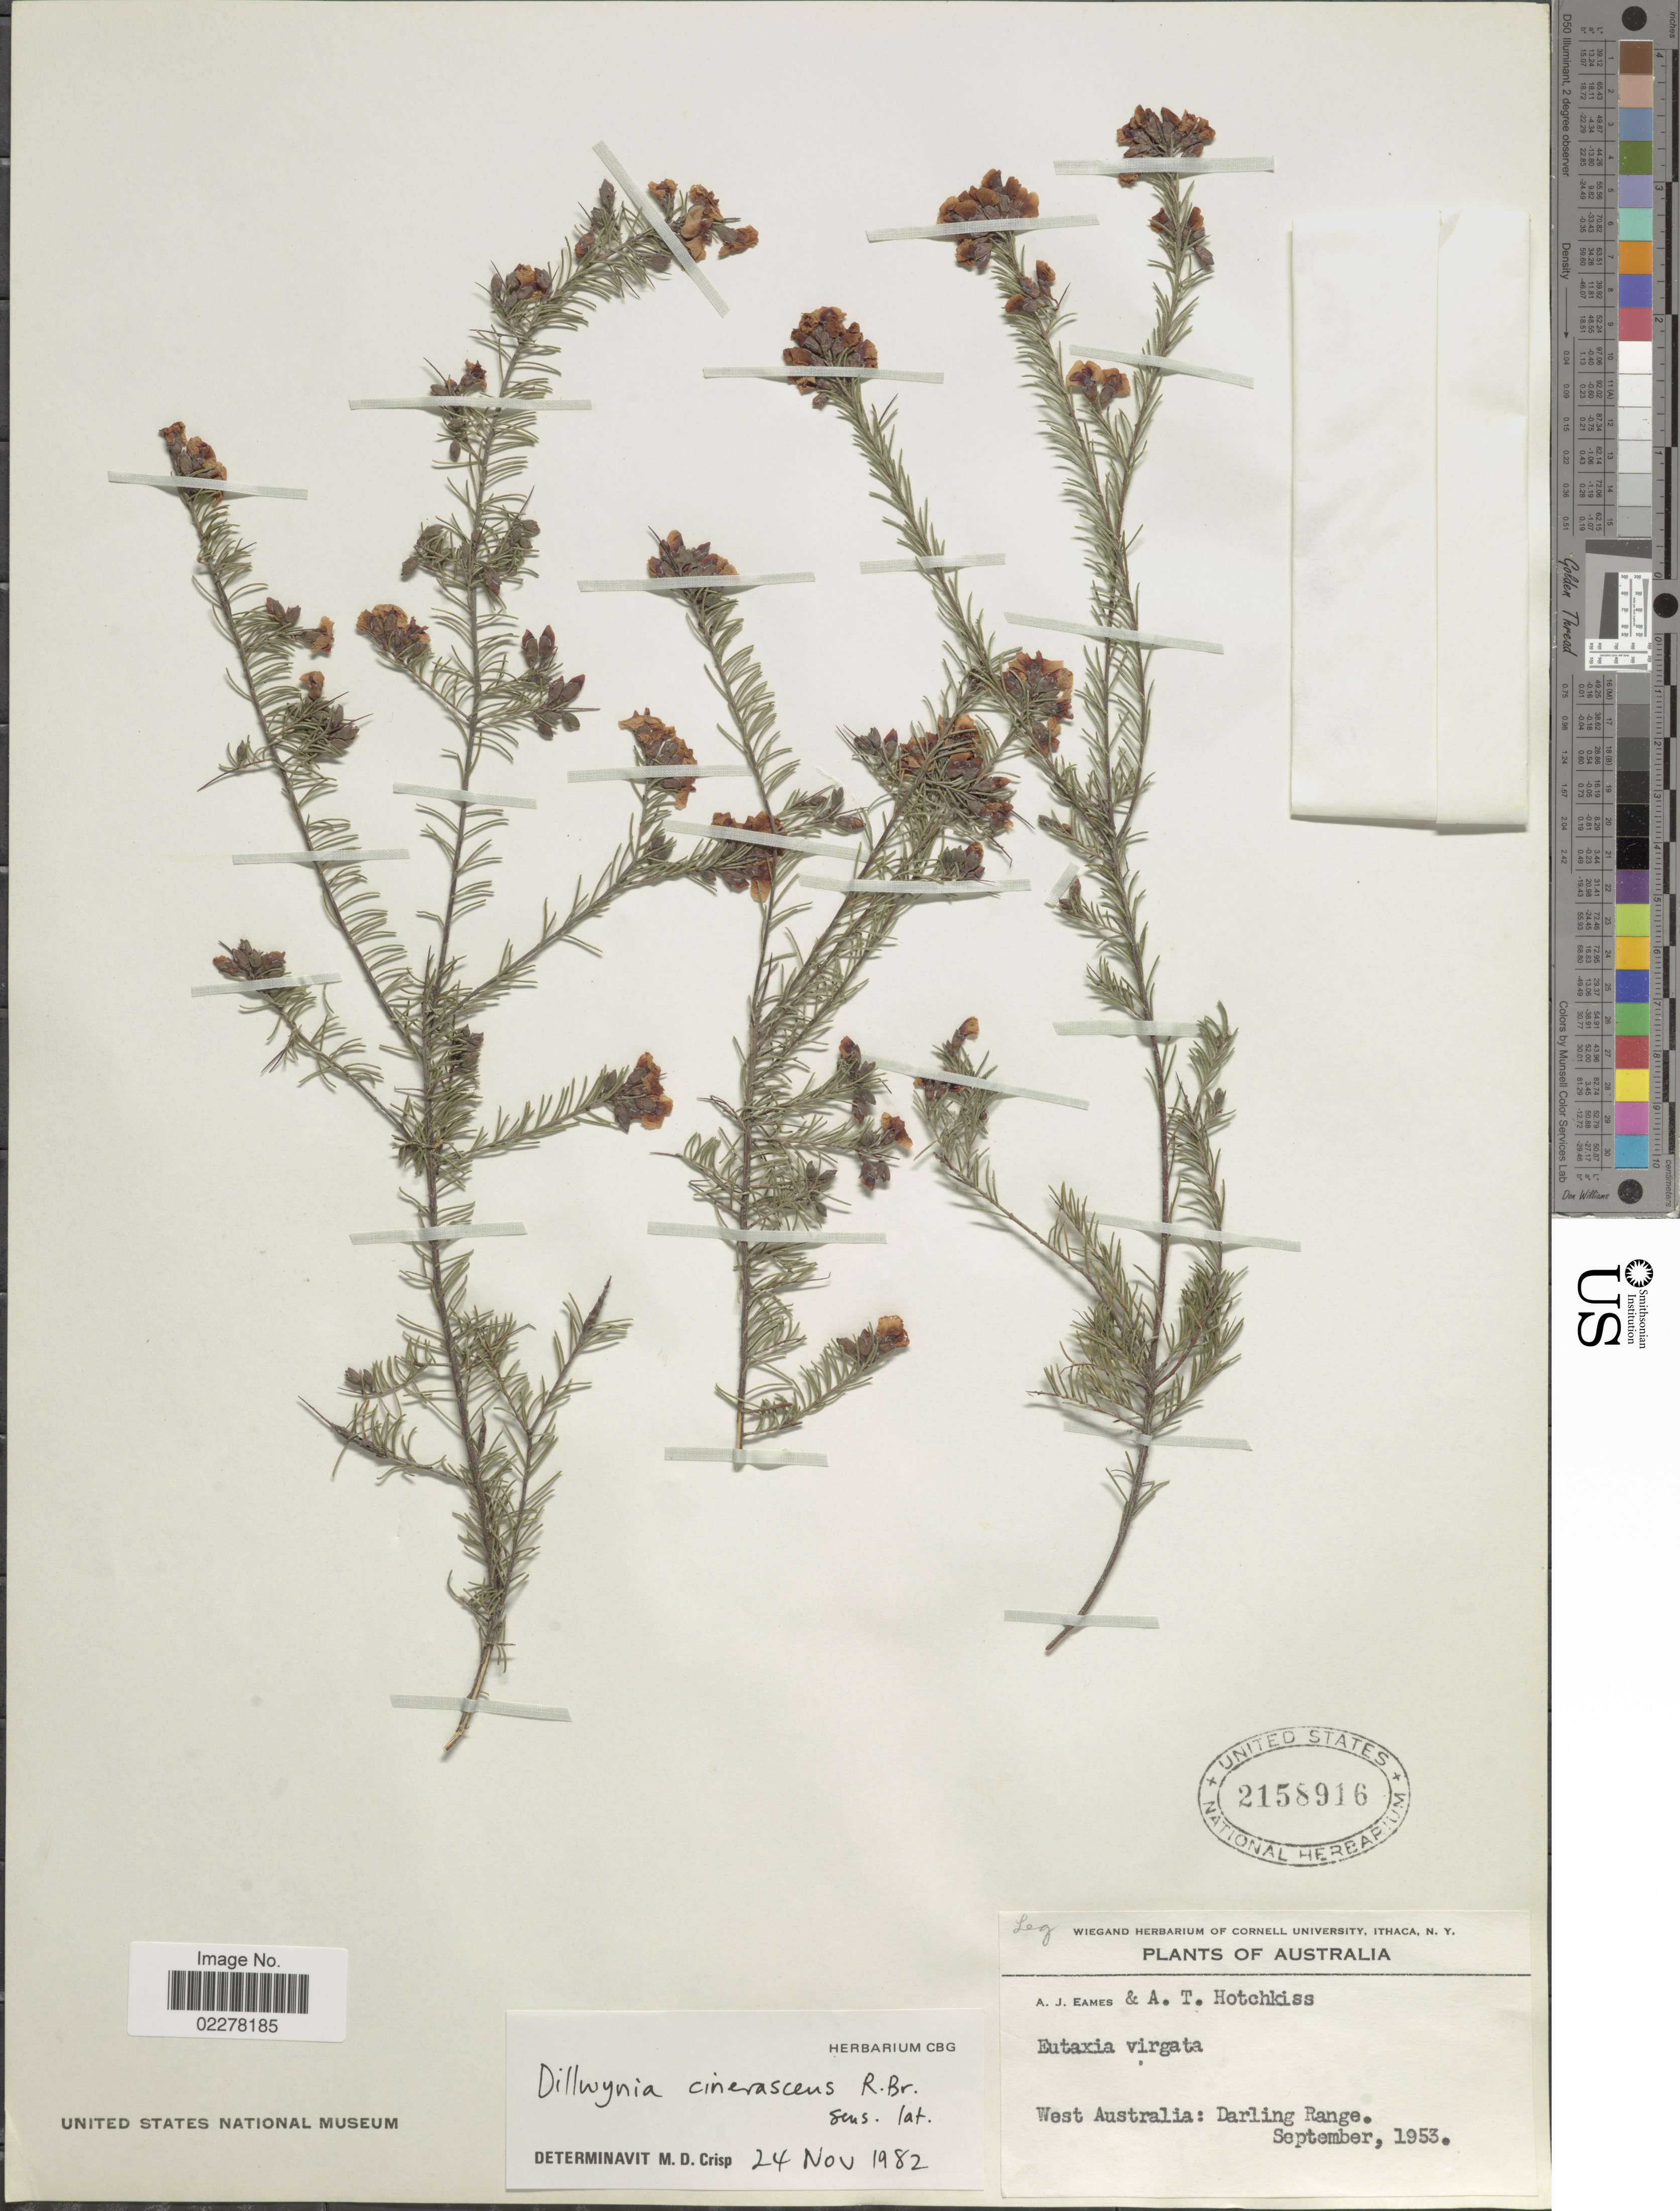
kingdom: Plantae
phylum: Tracheophyta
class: Magnoliopsida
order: Fabales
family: Fabaceae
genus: Dillwynia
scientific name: Dillwynia cinerascens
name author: R. Br.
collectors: A. J. Eames & A. Hotchkiss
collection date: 1953-09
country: Australia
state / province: Western Australia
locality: West Australia: Darling Range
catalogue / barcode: US 2158916